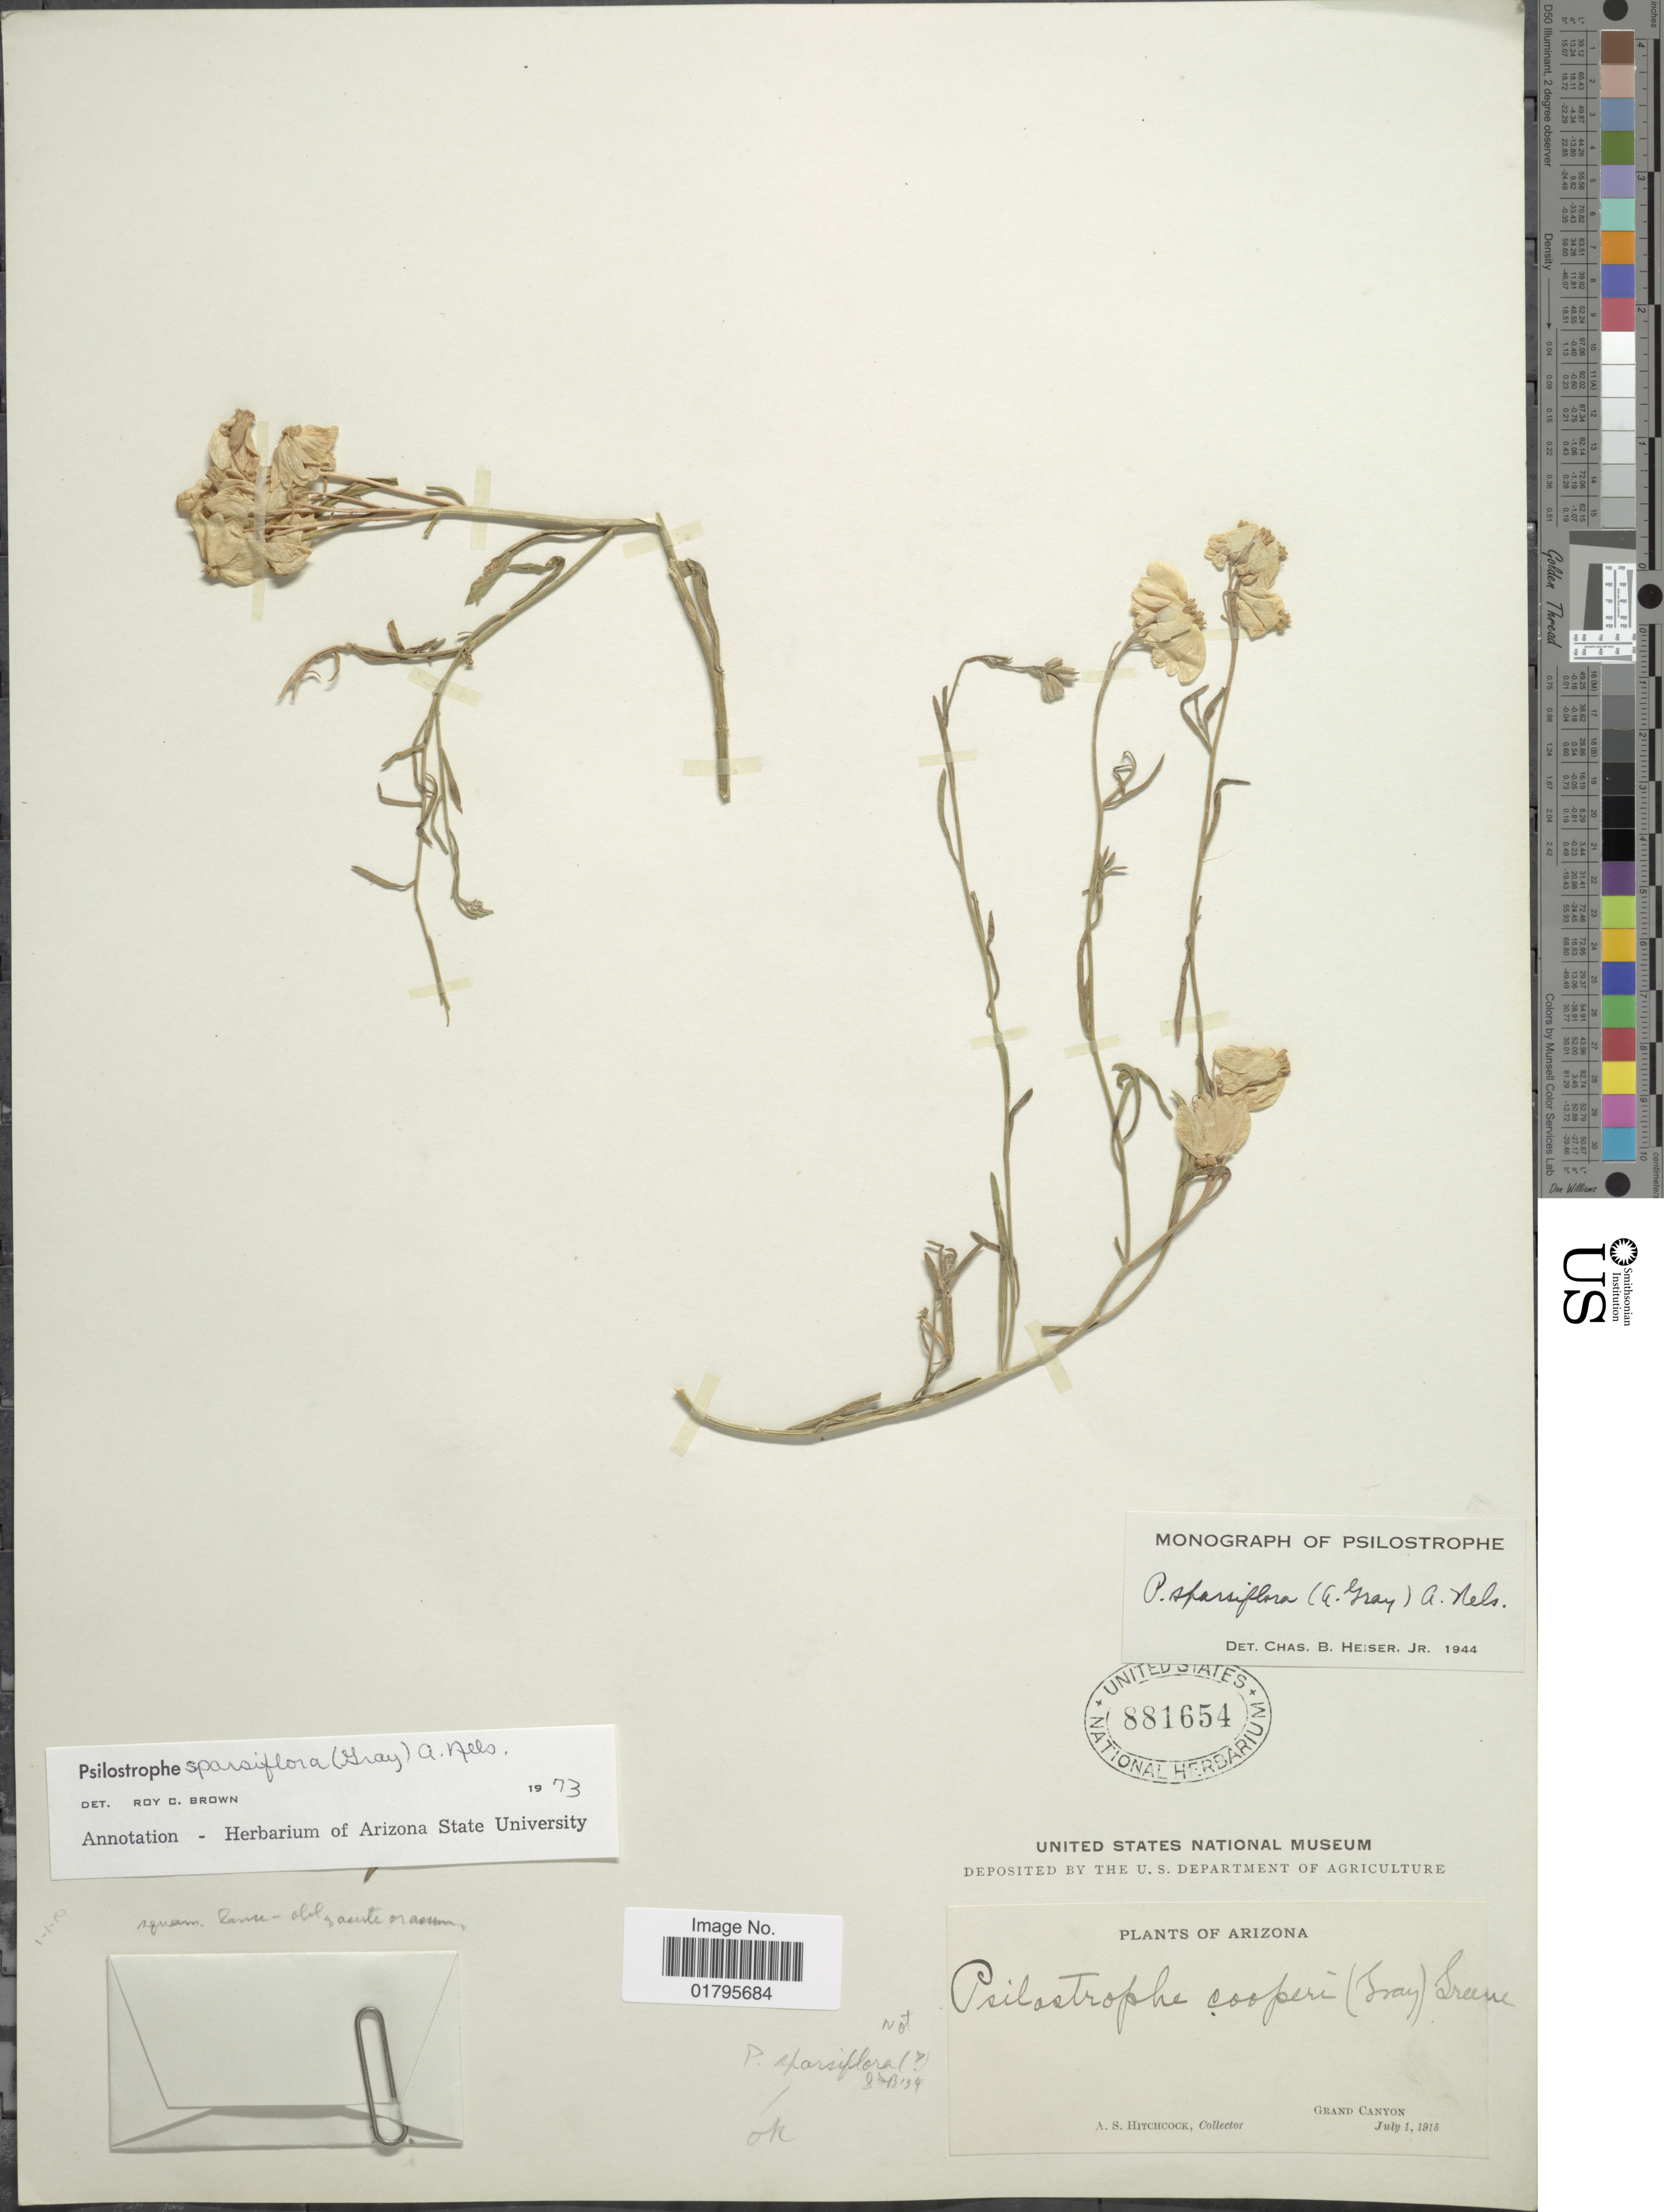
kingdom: Plantae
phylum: Tracheophyta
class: Magnoliopsida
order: Asterales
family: Asteraceae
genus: Psilostrophe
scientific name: Psilostrophe sparsiflora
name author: (A. Gray) A. Nelson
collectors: A. S. Hitchcock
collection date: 1915-07-01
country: United States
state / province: Arizona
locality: Grand Canyon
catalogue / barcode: US 881654